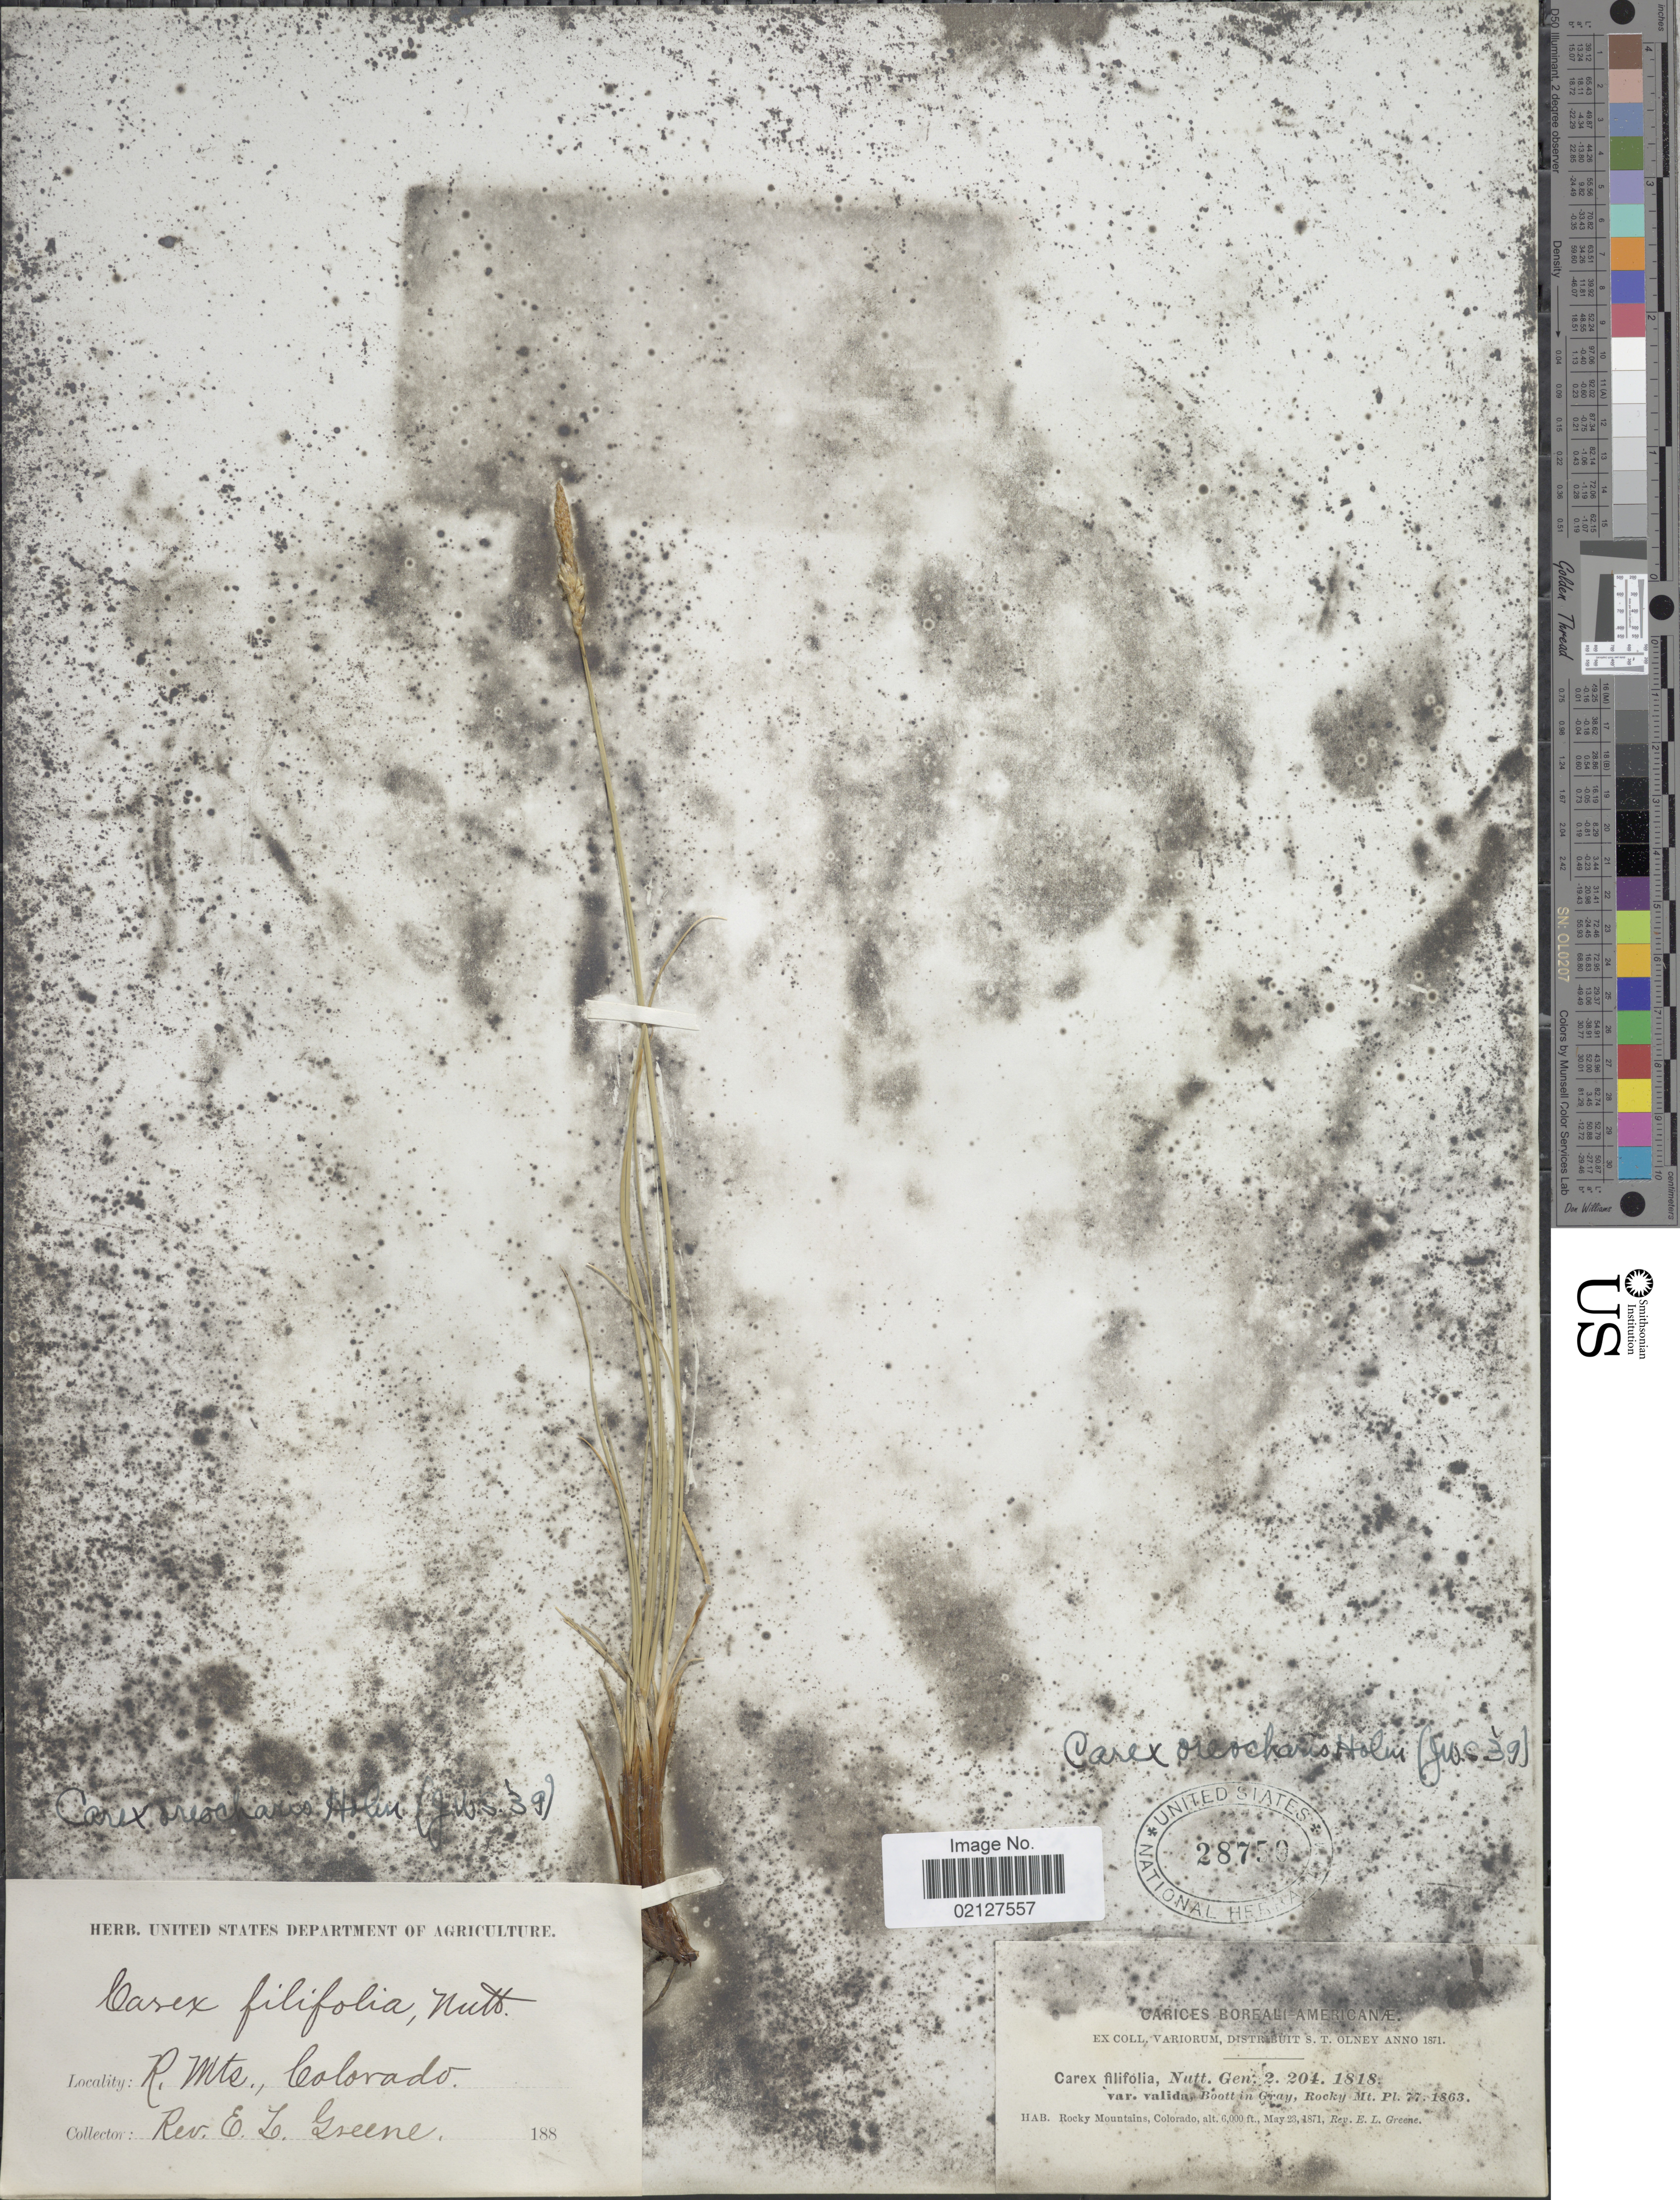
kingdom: Plantae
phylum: Tracheophyta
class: Liliopsida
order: Poales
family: Cyperaceae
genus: Carex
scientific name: Carex oreocharis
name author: Holm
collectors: E. L. Greene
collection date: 1871-05-23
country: United States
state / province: Colorado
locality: Rocky Mountains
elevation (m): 1829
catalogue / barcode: US 28750